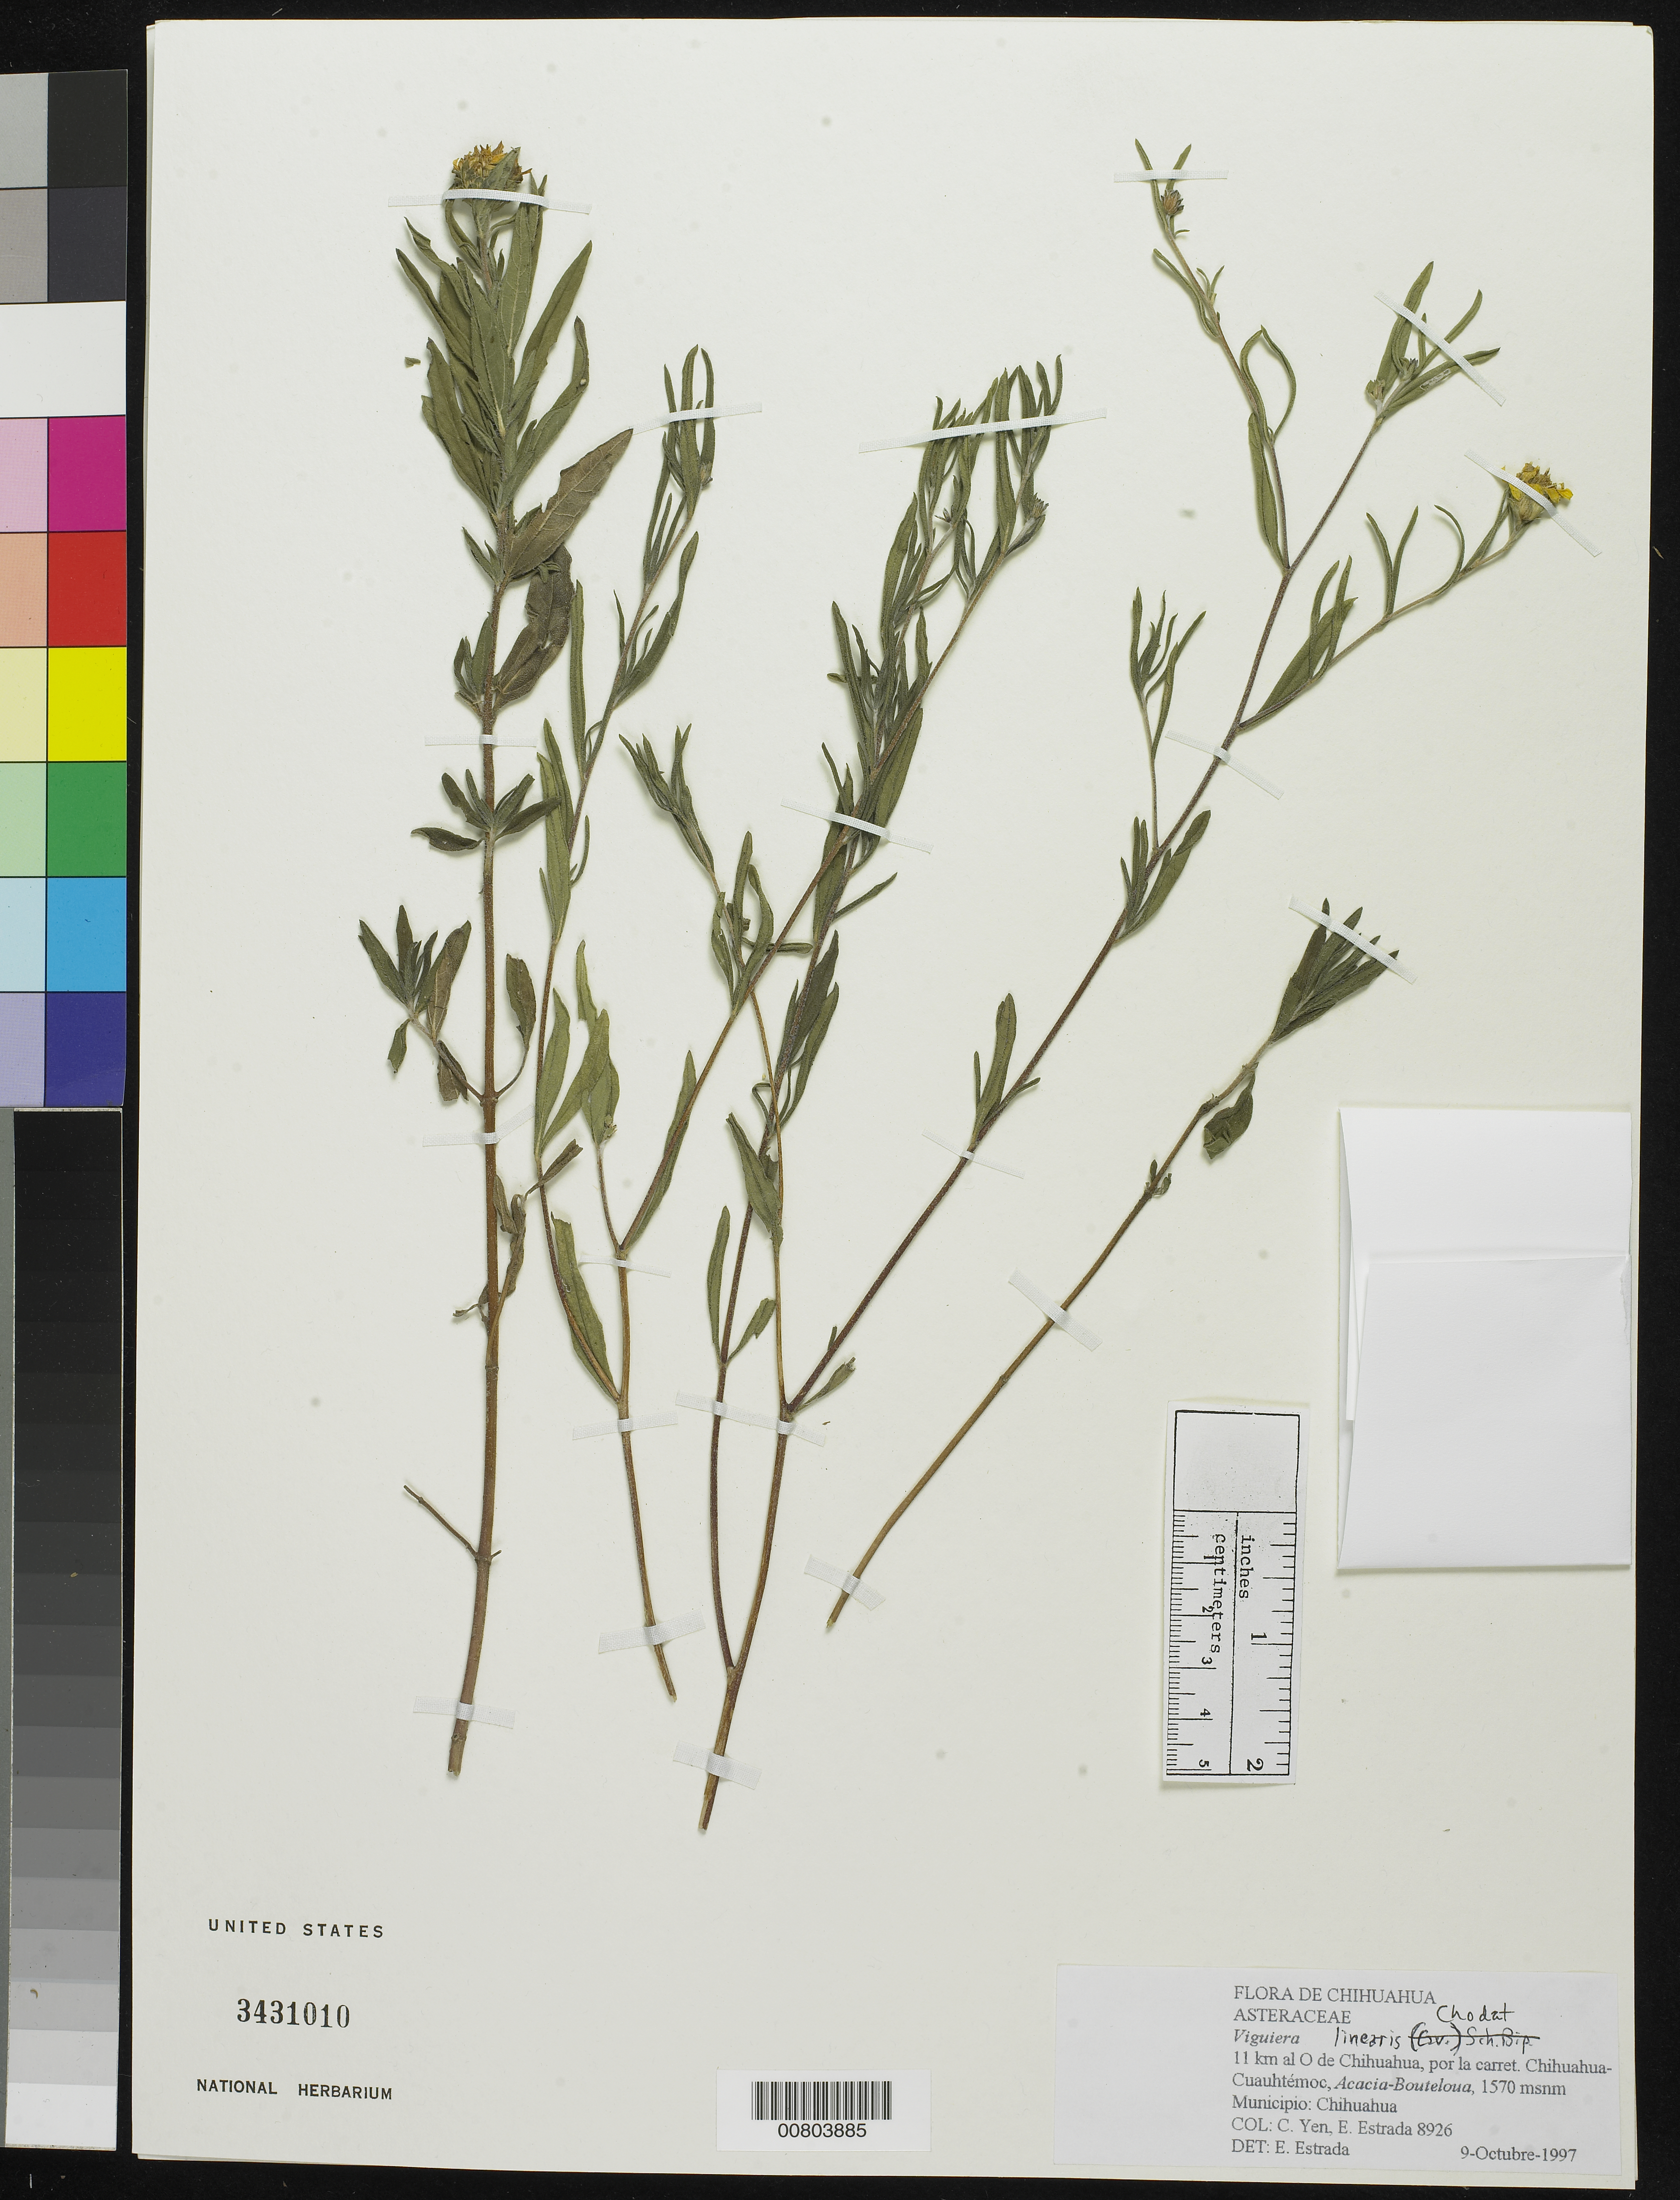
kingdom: Plantae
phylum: Tracheophyta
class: Magnoliopsida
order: Asterales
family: Asteraceae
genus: Viguiera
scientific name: Viguiera linearis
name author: (Cav.) Sch. Bip.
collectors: Y. C. Yang & E. Estrada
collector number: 8926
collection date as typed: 09 Oct 1997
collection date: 1997-10-09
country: Mexico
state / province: Chihuahua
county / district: Chihuahua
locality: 11 km. al O de Chihuahua, por la carret. Chihuahua- Cuauhtémoc.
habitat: Acacia-Bouteloua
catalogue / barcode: US 3431010